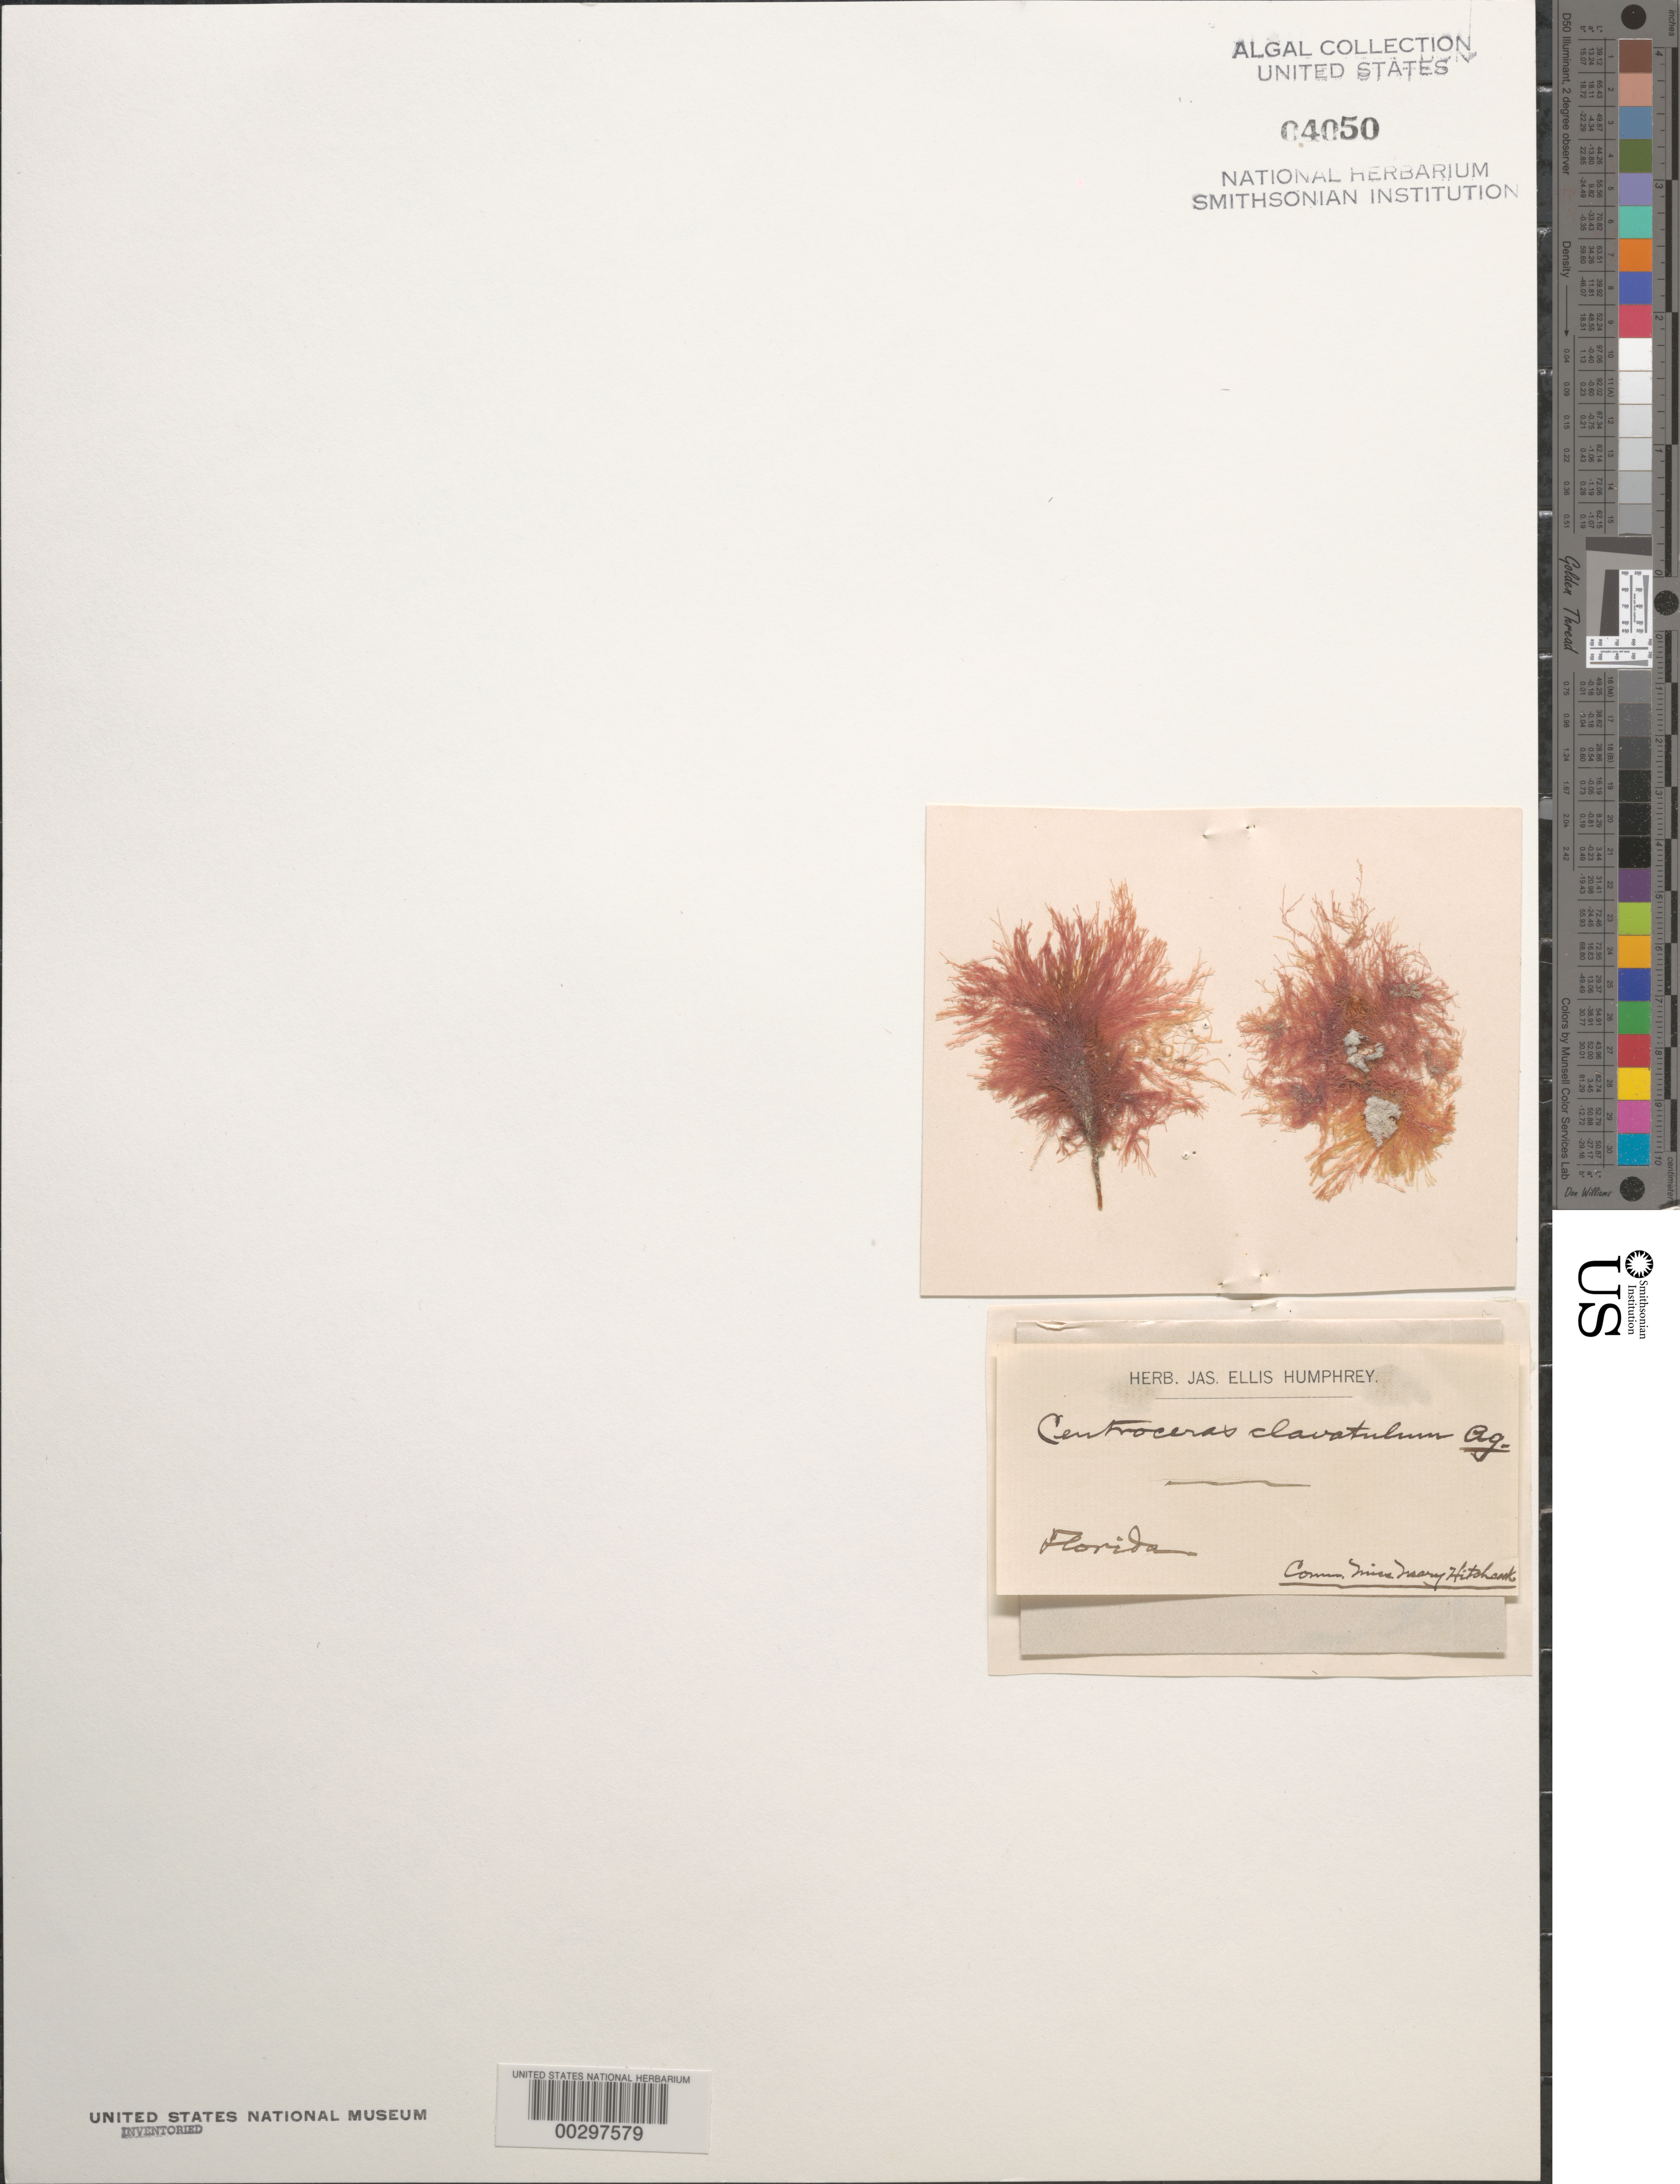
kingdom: Plantae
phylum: Rhodophyta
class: Florideophyceae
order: Ceramiales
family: Ceramiaceae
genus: Centroceras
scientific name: Centroceras clavulatum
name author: (C. Agardh) Mont.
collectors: M. Hitchcock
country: United States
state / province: Florida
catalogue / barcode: US 4050